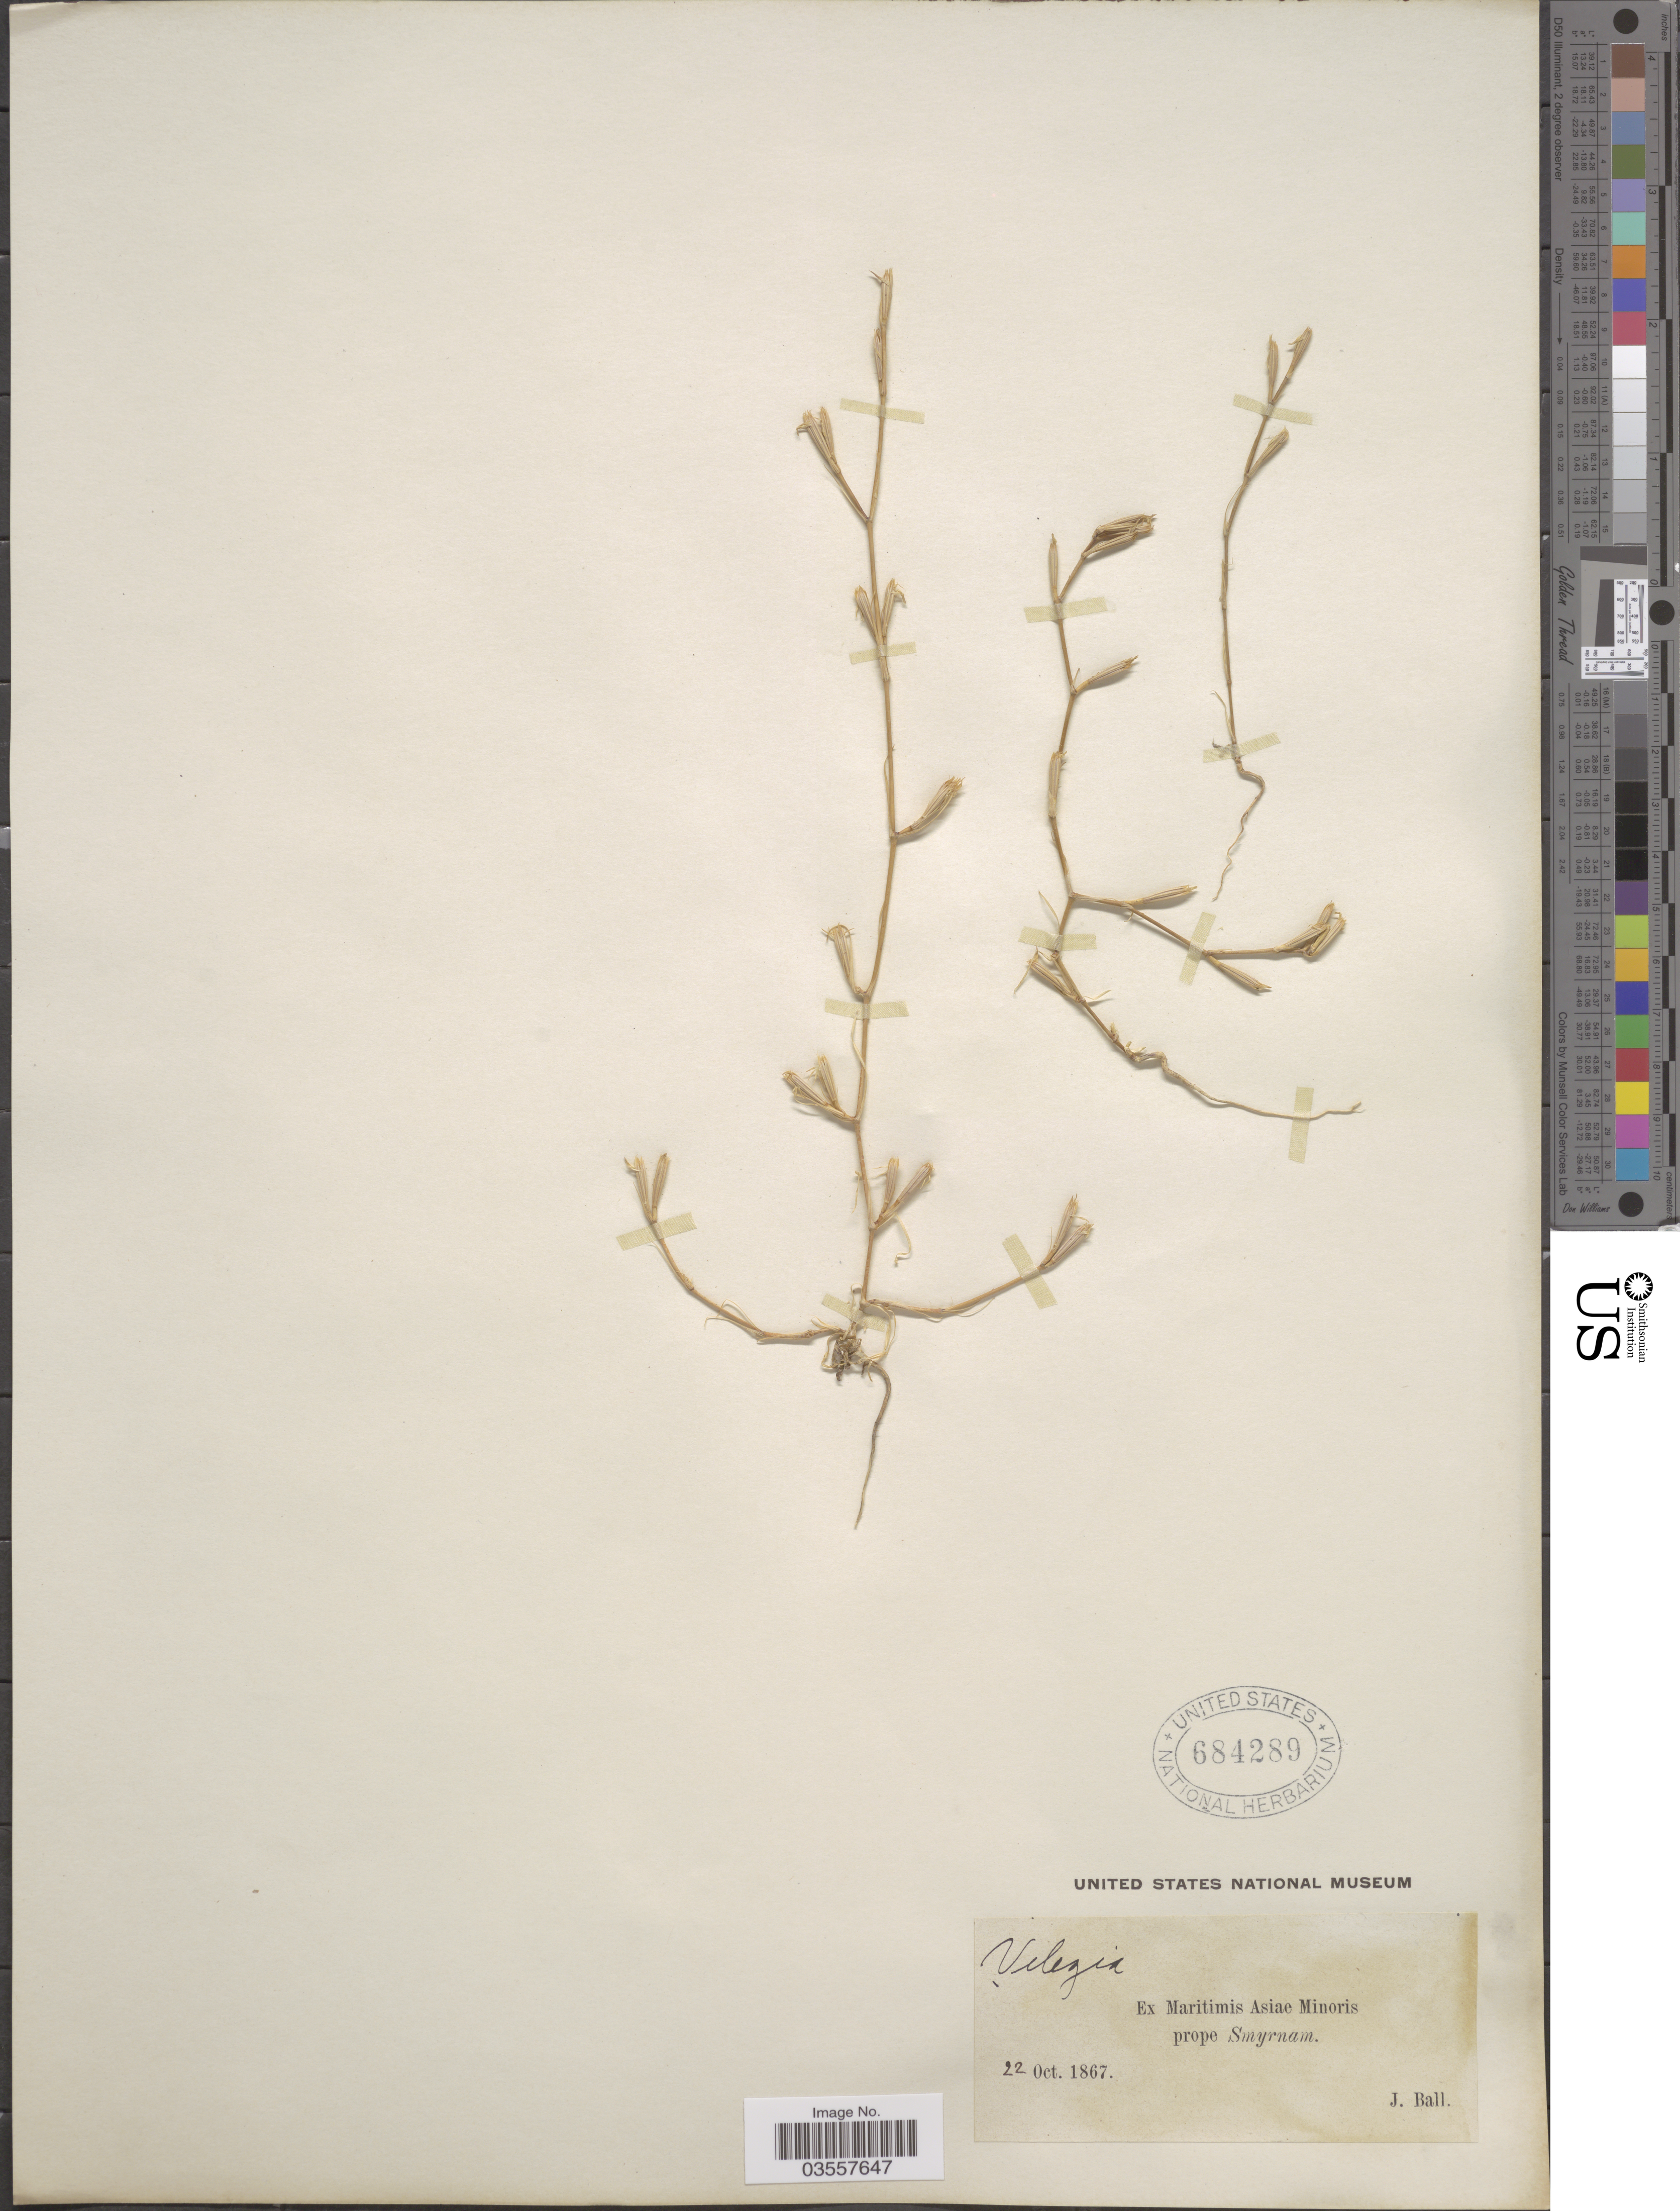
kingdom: Plantae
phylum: Tracheophyta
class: Magnoliopsida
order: Caryophyllales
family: Caryophyllaceae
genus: Dianthus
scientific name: Dianthus quadridentatus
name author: (Sm.) Fassou et al.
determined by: Strong, Mark T., (BOT), Smithsonian Institution - National Museum of Natural History (UNITED STATES)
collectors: J. Ball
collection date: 1867-10-22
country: Turkey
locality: Ex Maritimis Asiæ Minoris prope Smyrnam.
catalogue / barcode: US 684289